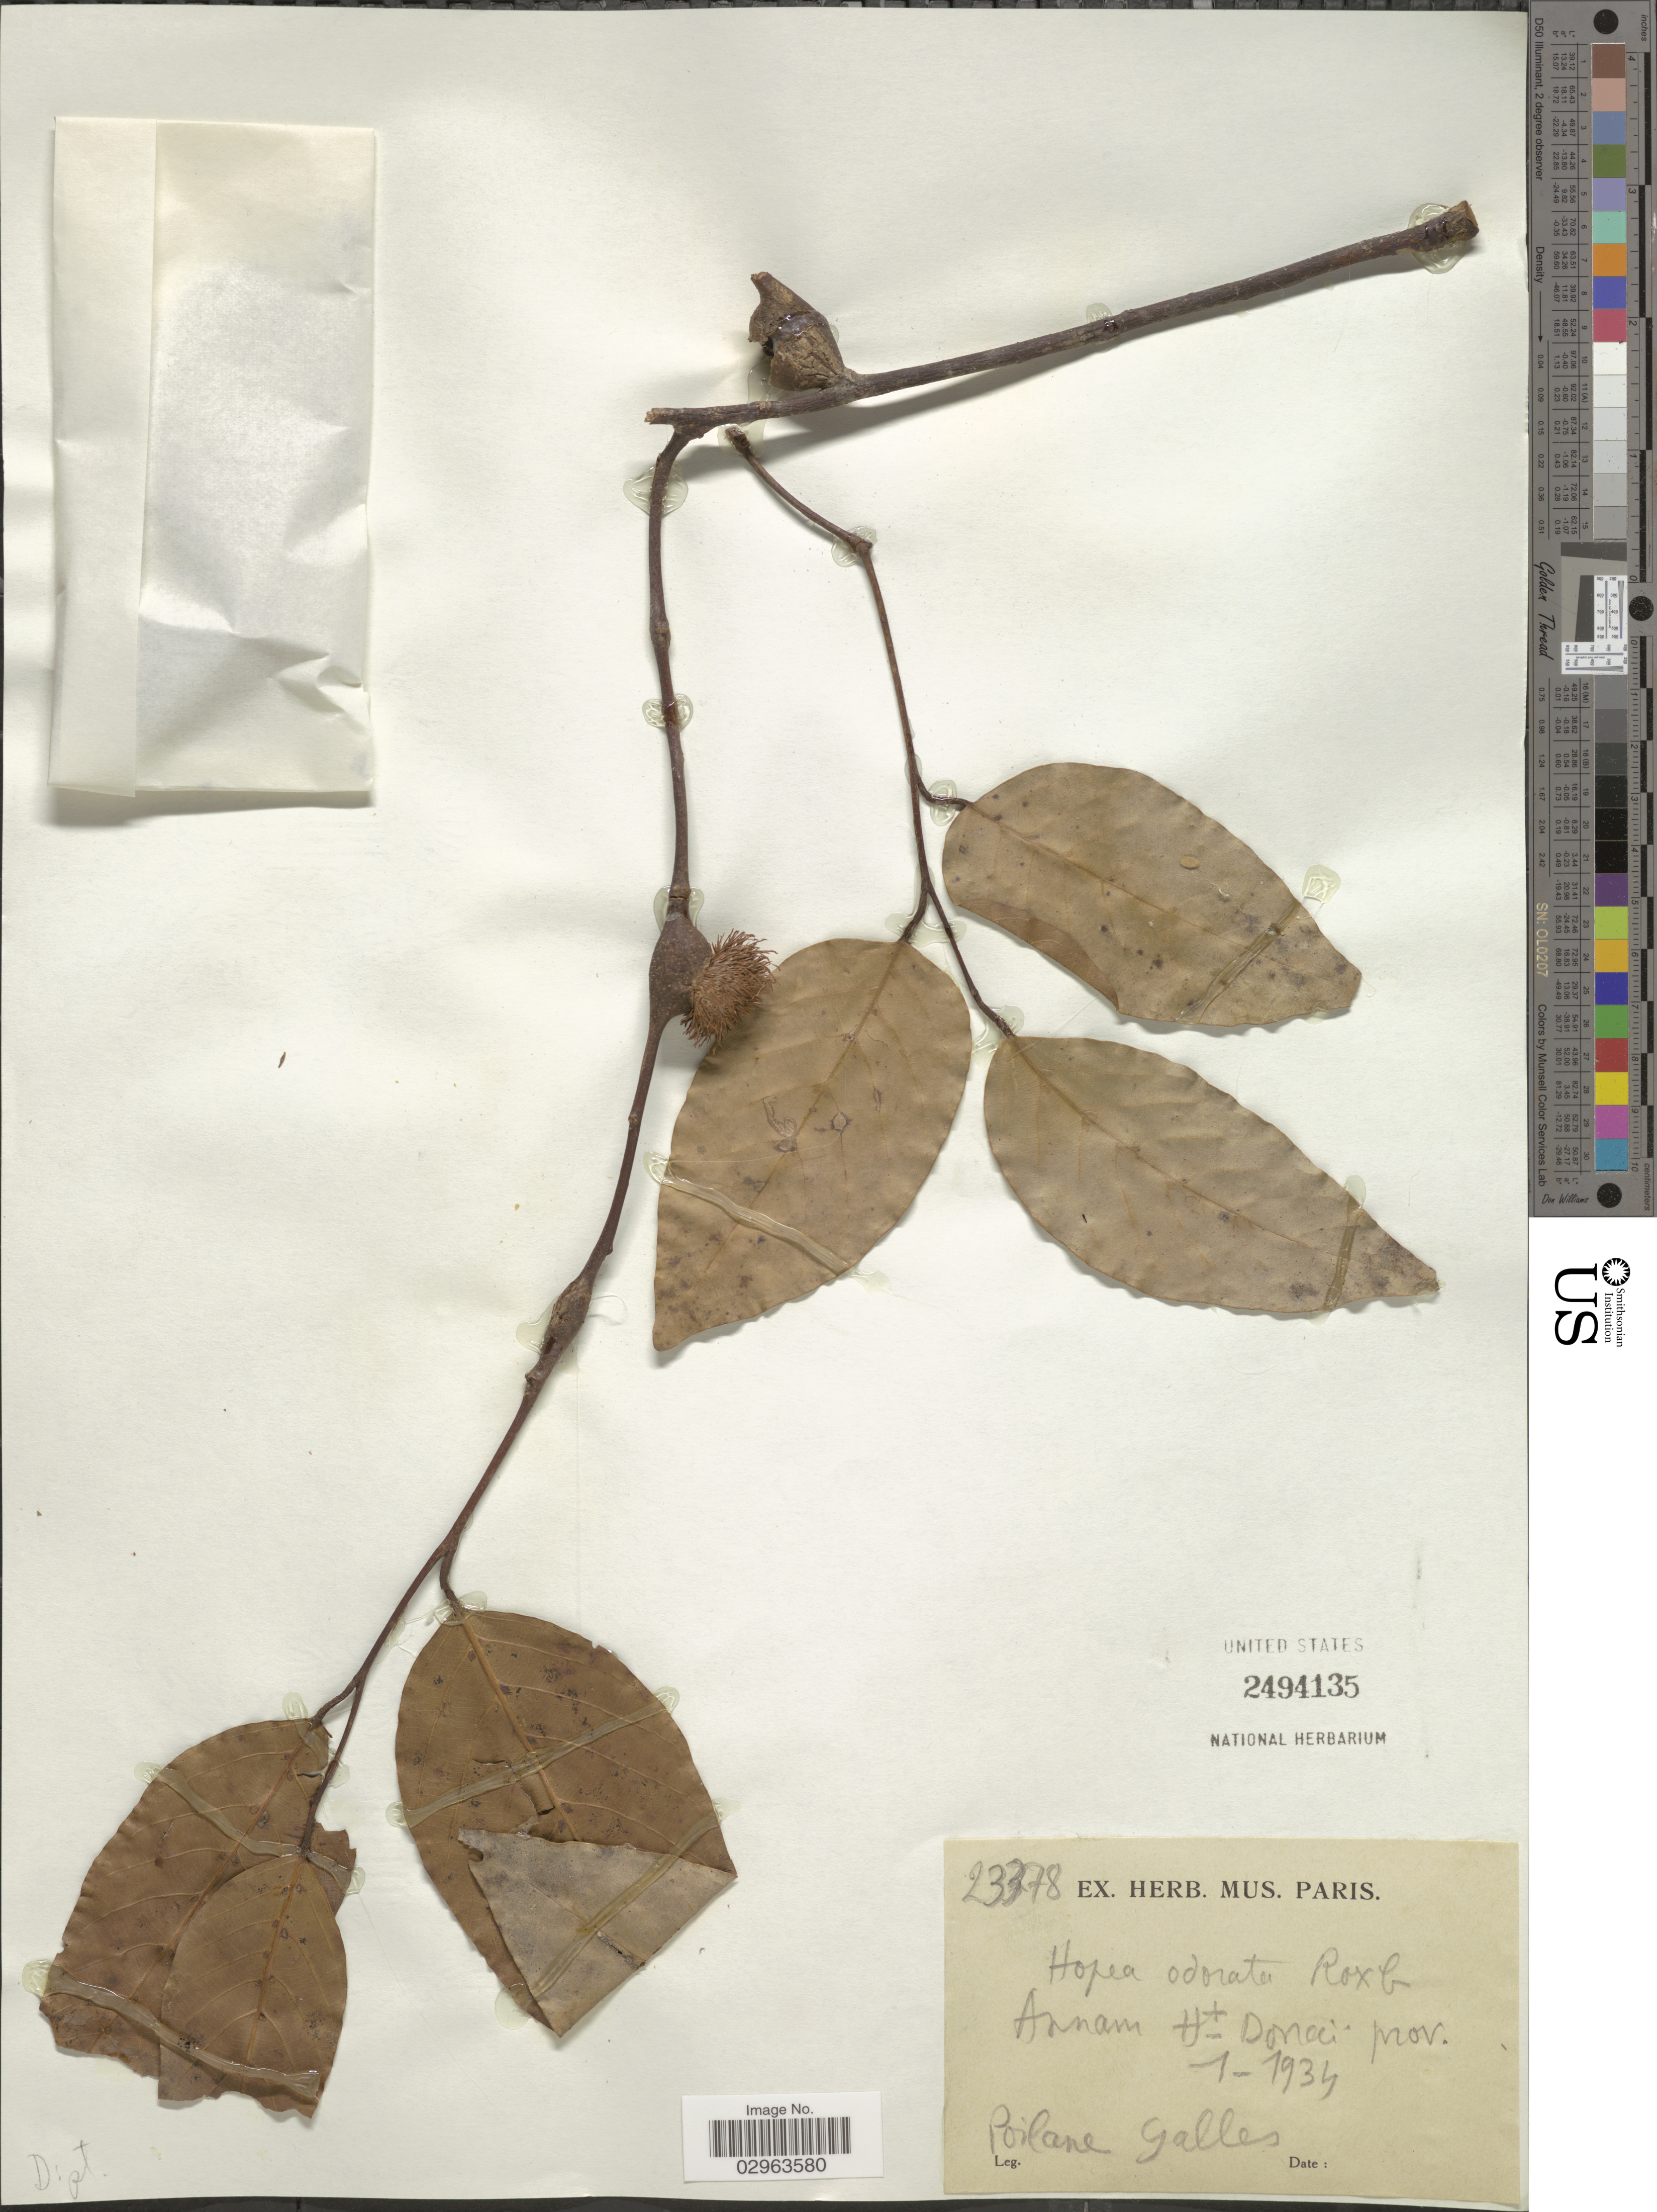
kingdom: Plantae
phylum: Tracheophyta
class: Magnoliopsida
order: Malvales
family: Dipterocarpaceae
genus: Hopea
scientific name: Hopea odorata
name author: Roxb.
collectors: P. Galles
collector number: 23378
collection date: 1934-01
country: Vietnam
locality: Annam Ht Donai prov.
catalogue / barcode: US 2494135